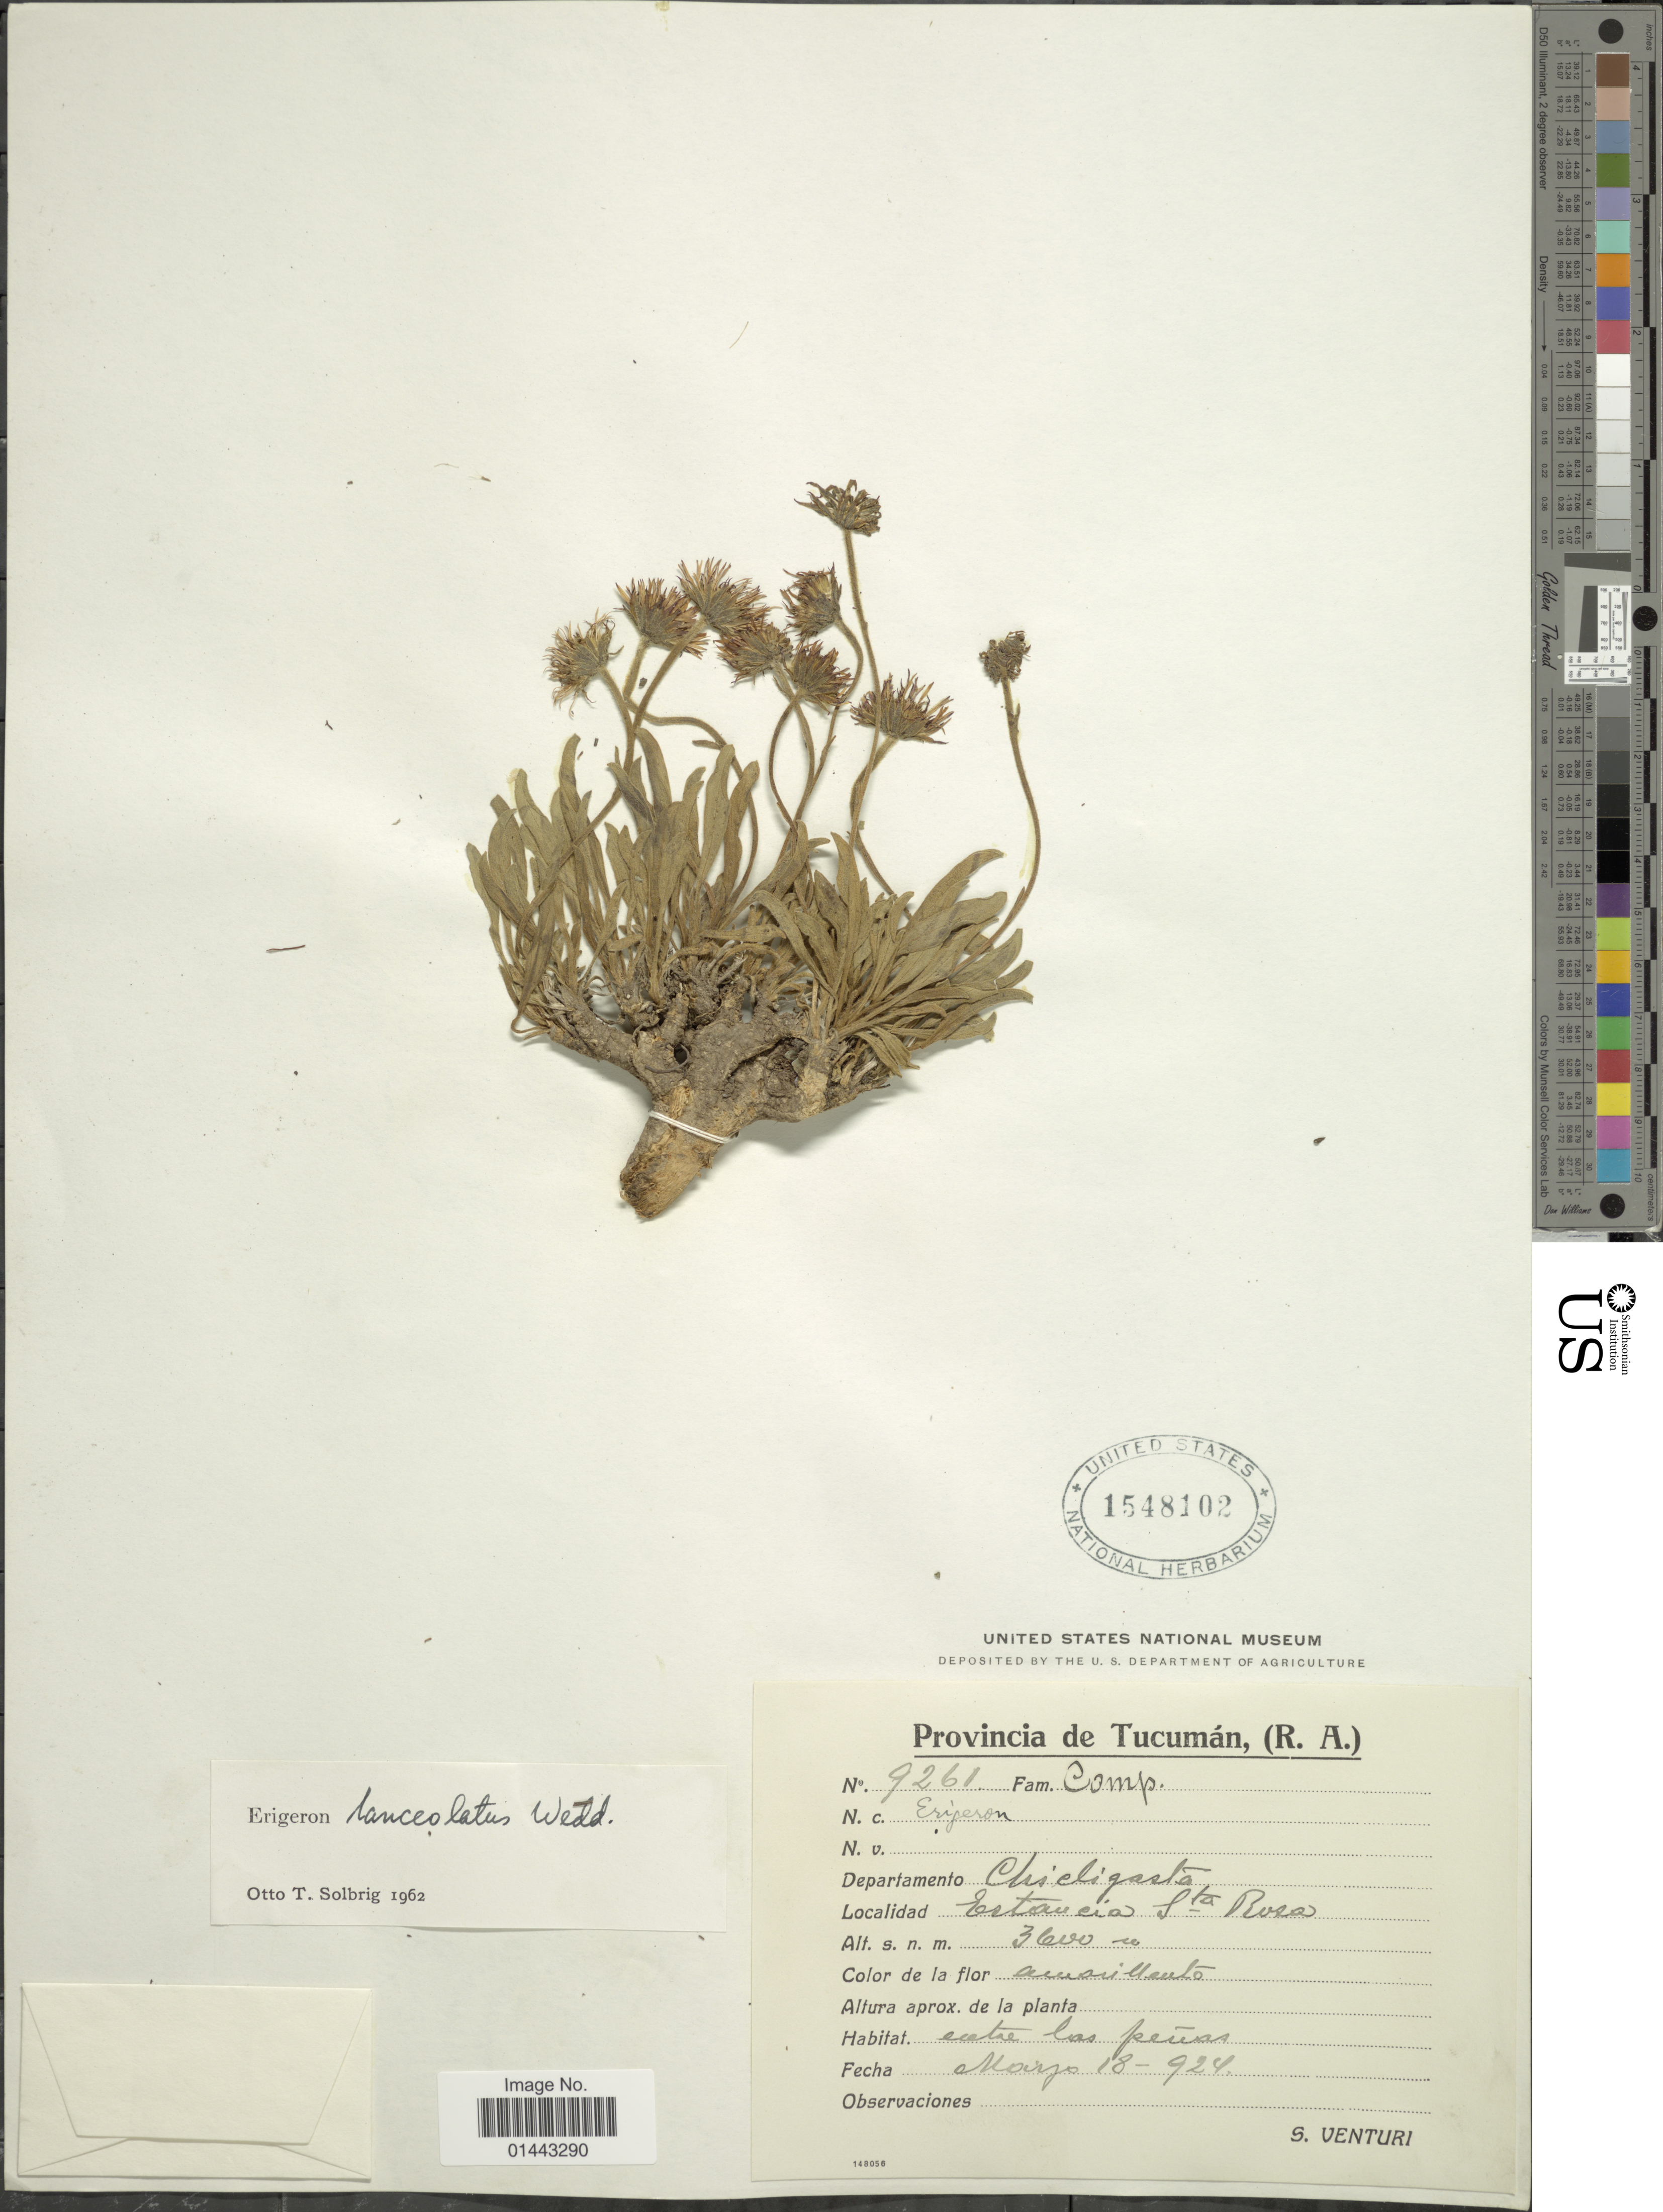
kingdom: Plantae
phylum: Tracheophyta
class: Magnoliopsida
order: Asterales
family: Asteraceae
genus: Erigeron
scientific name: Erigeron lanceolatus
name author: Wedd.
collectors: S. Venturi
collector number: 9261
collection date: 1924-03-18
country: Argentina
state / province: Tucuman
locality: (R.A.) Departamento Chicligasta, Estancia Sta Rosa.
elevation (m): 3600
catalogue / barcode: US 1548102